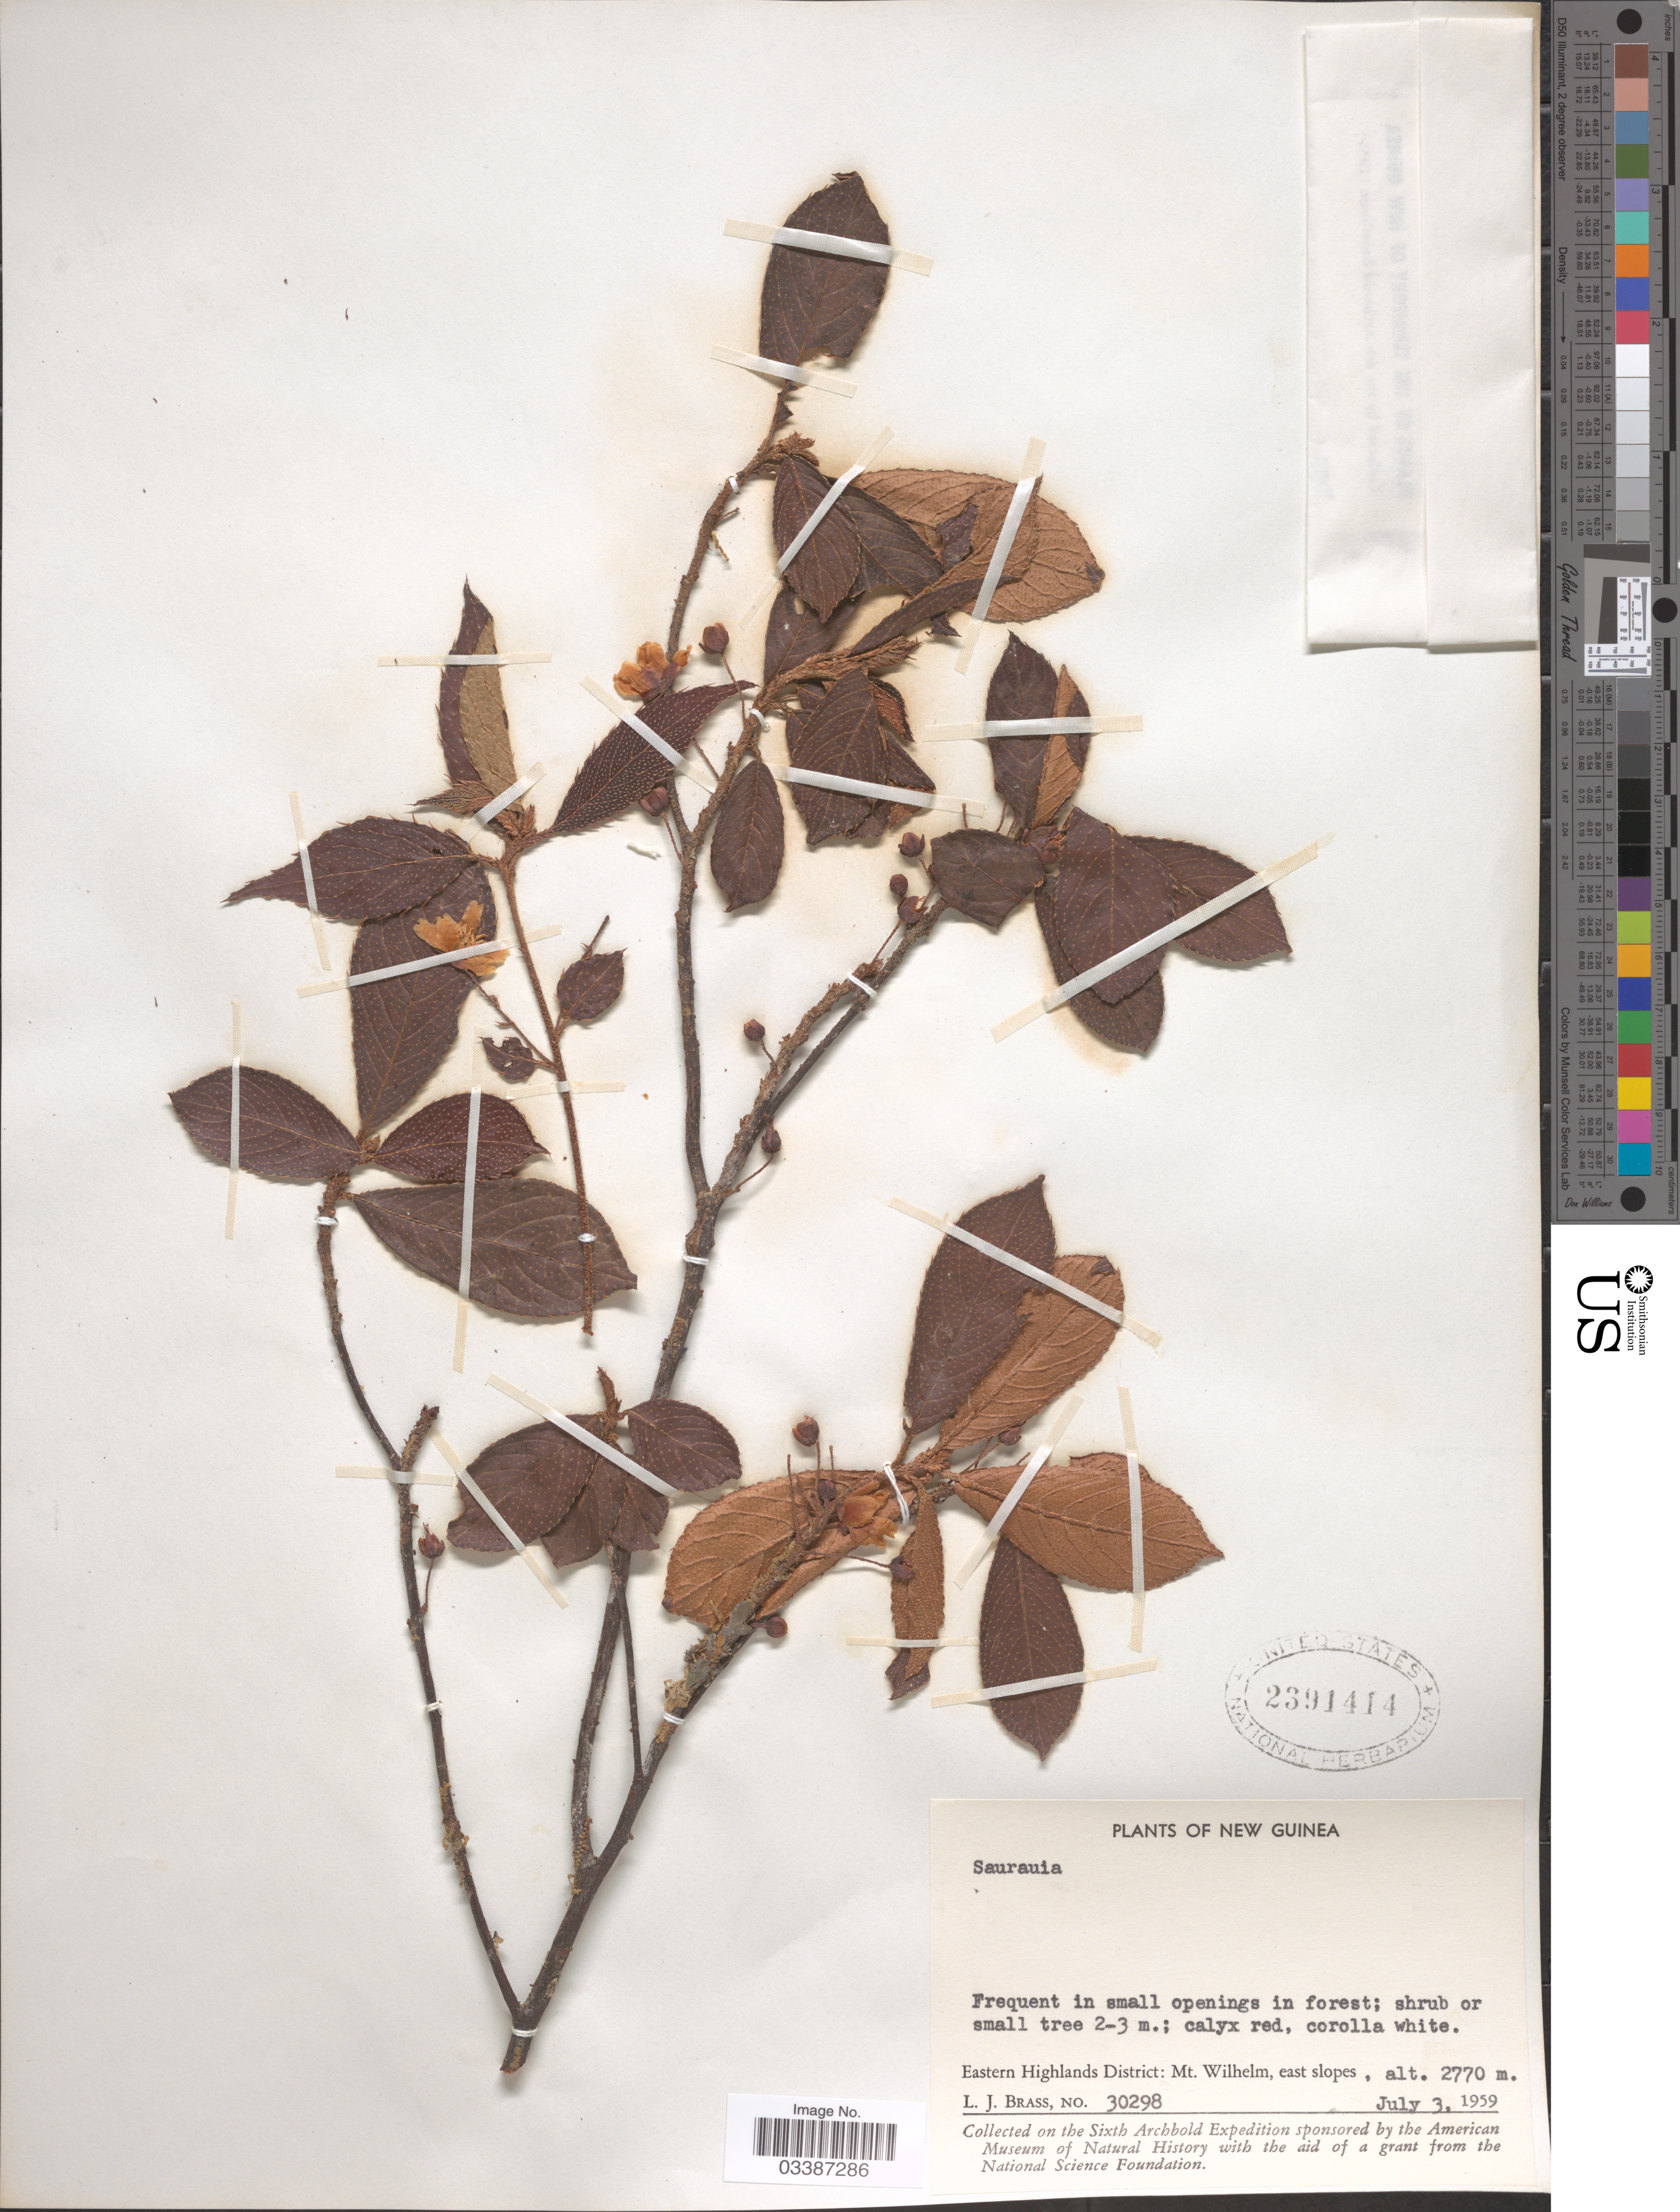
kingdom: Plantae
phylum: Tracheophyta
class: Magnoliopsida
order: Ericales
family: Actinidiaceae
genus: Saurauia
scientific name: Saurauia sp.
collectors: L. J. Brass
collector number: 30298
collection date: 1959-07-03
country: Papua New Guinea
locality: New Guinea. Eastern Highlands District: Mt. Wilhelm, east slopes.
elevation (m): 2770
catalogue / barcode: US 2391414